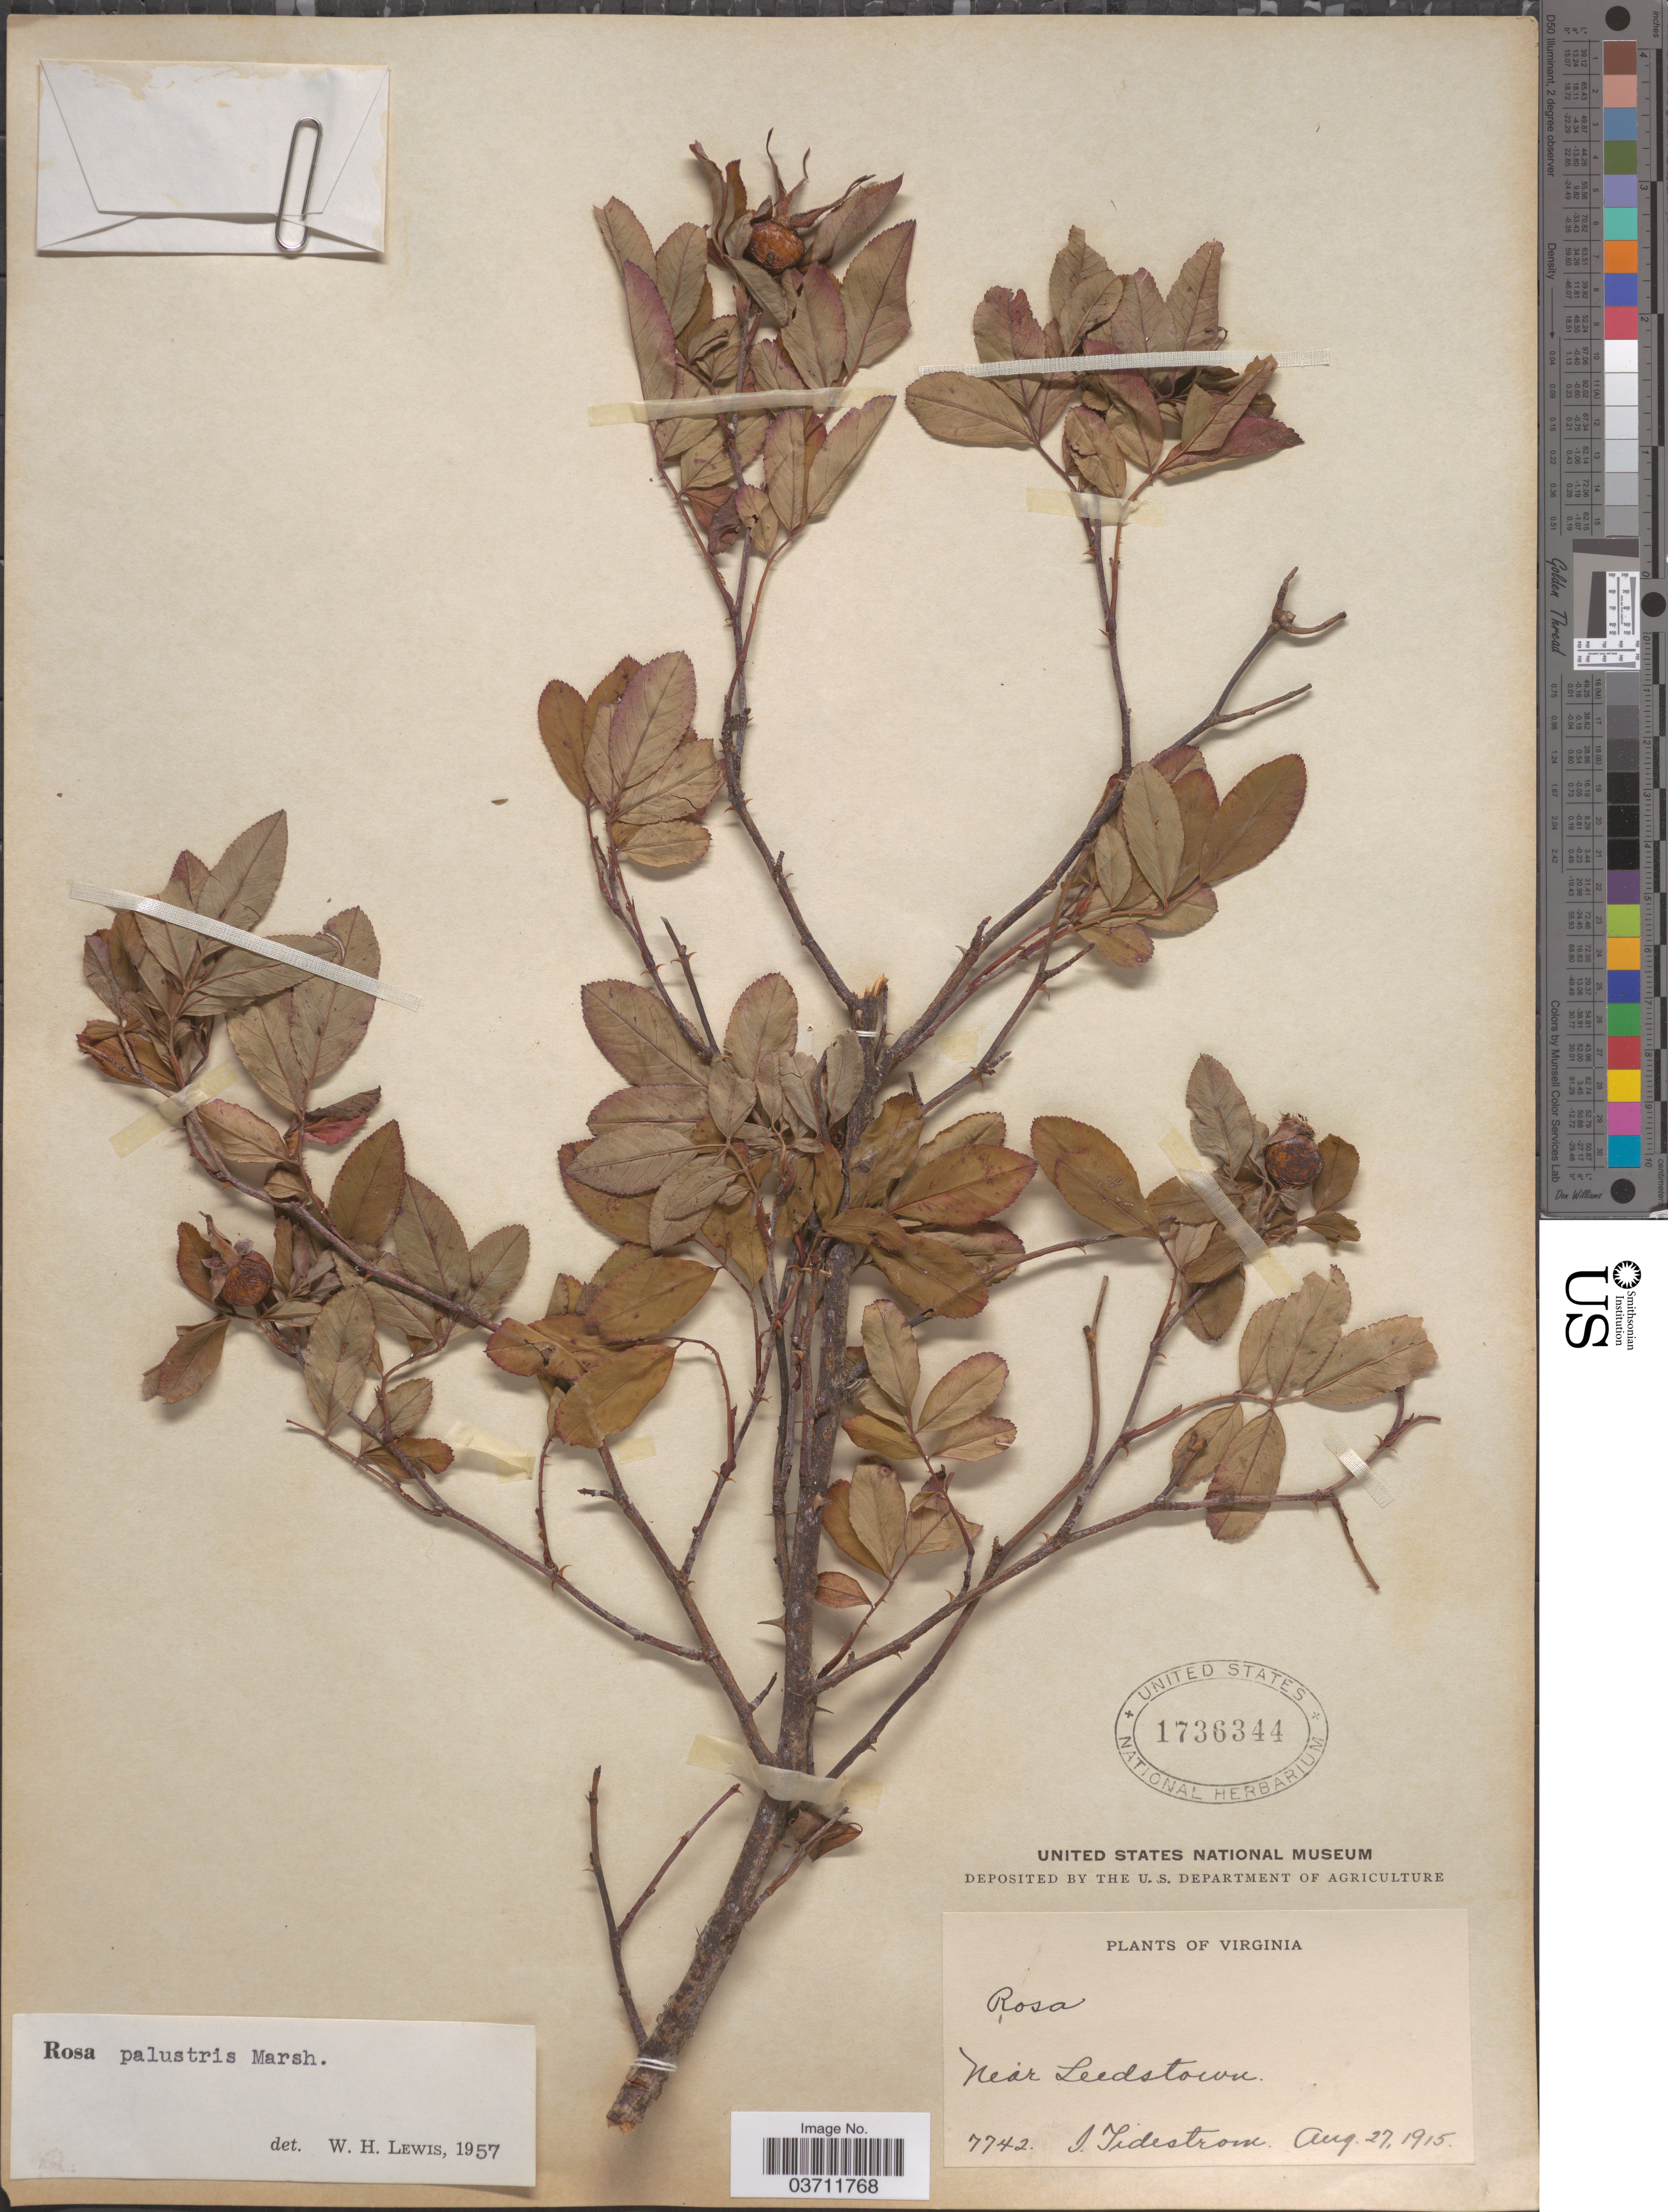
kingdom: Plantae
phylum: Tracheophyta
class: Magnoliopsida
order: Rosales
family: Rosaceae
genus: Rosa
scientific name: Rosa palustris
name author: Marshall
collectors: I. F. Tidestrom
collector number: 7742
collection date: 1915-08-27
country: United States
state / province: Virginia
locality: Near Leedstown.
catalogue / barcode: US 1736344